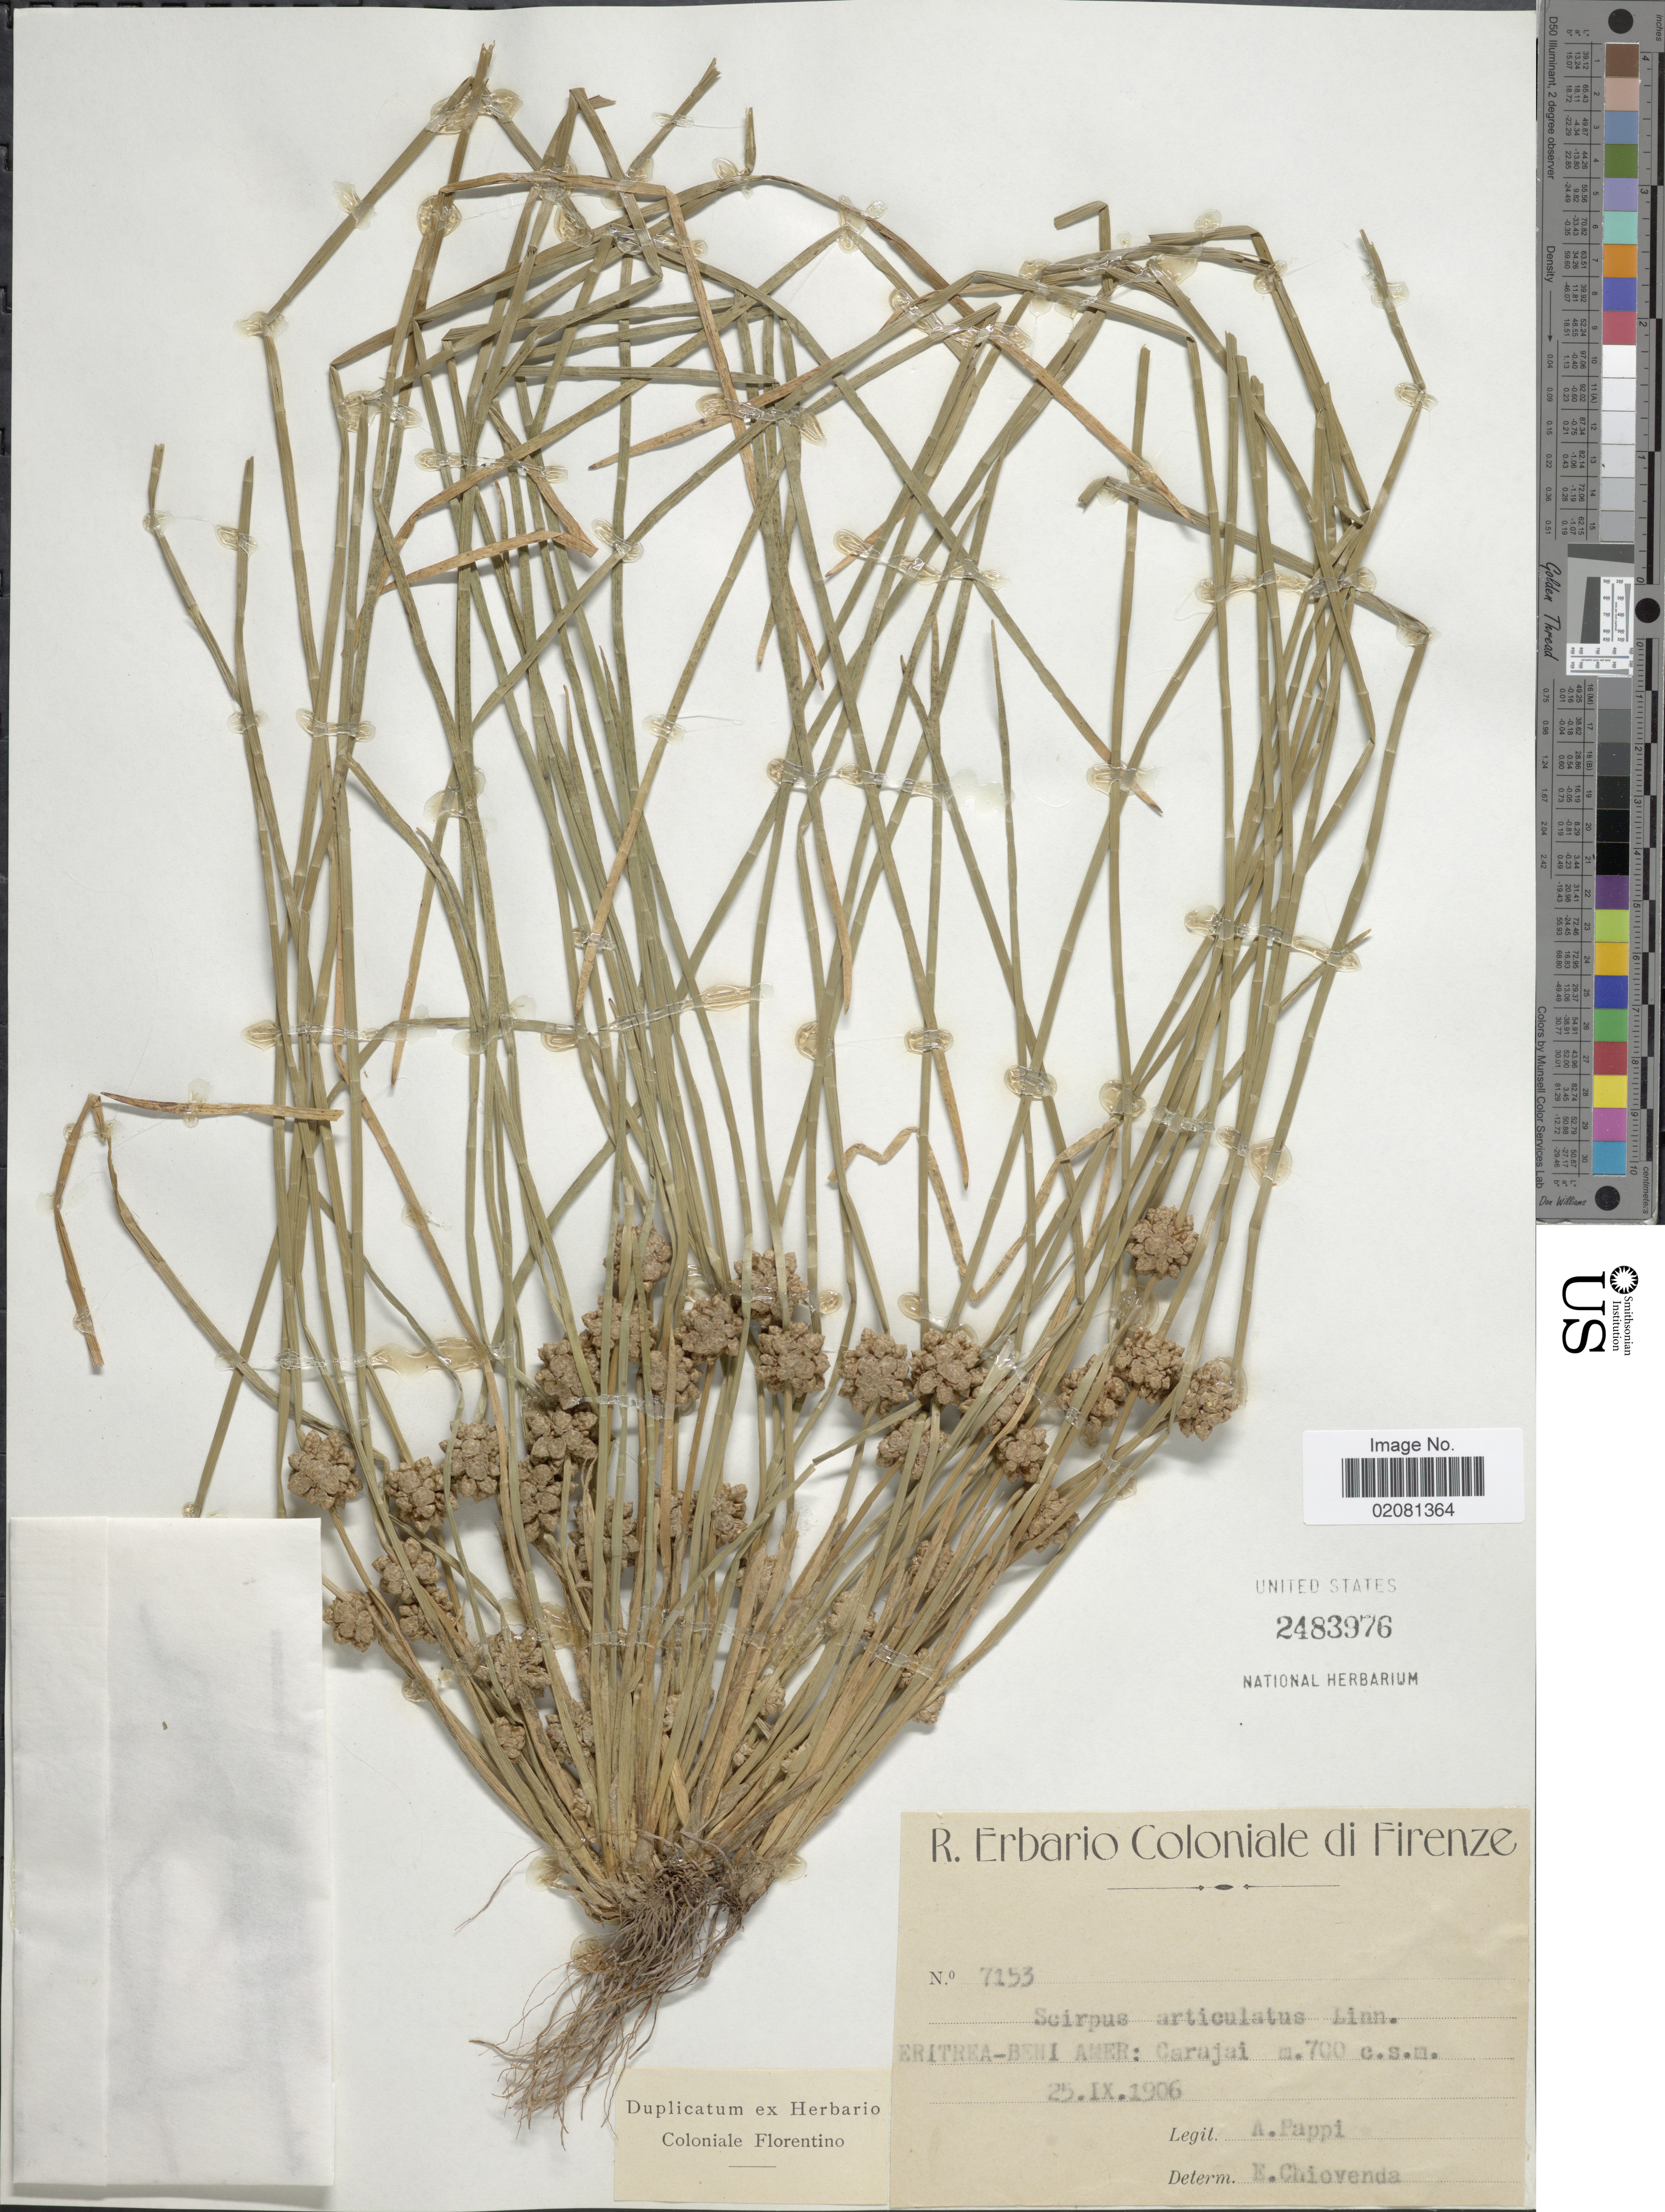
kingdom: Plantae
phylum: Tracheophyta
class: Liliopsida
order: Poales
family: Cyperaceae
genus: Schoenoplectus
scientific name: Schoenoplectus articulatus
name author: (L.) Palla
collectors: A. Pappi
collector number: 7153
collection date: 1906-09-25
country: Eritrea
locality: Eritrea-Beni Amer: Carajai.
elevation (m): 700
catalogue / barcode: US 2483976